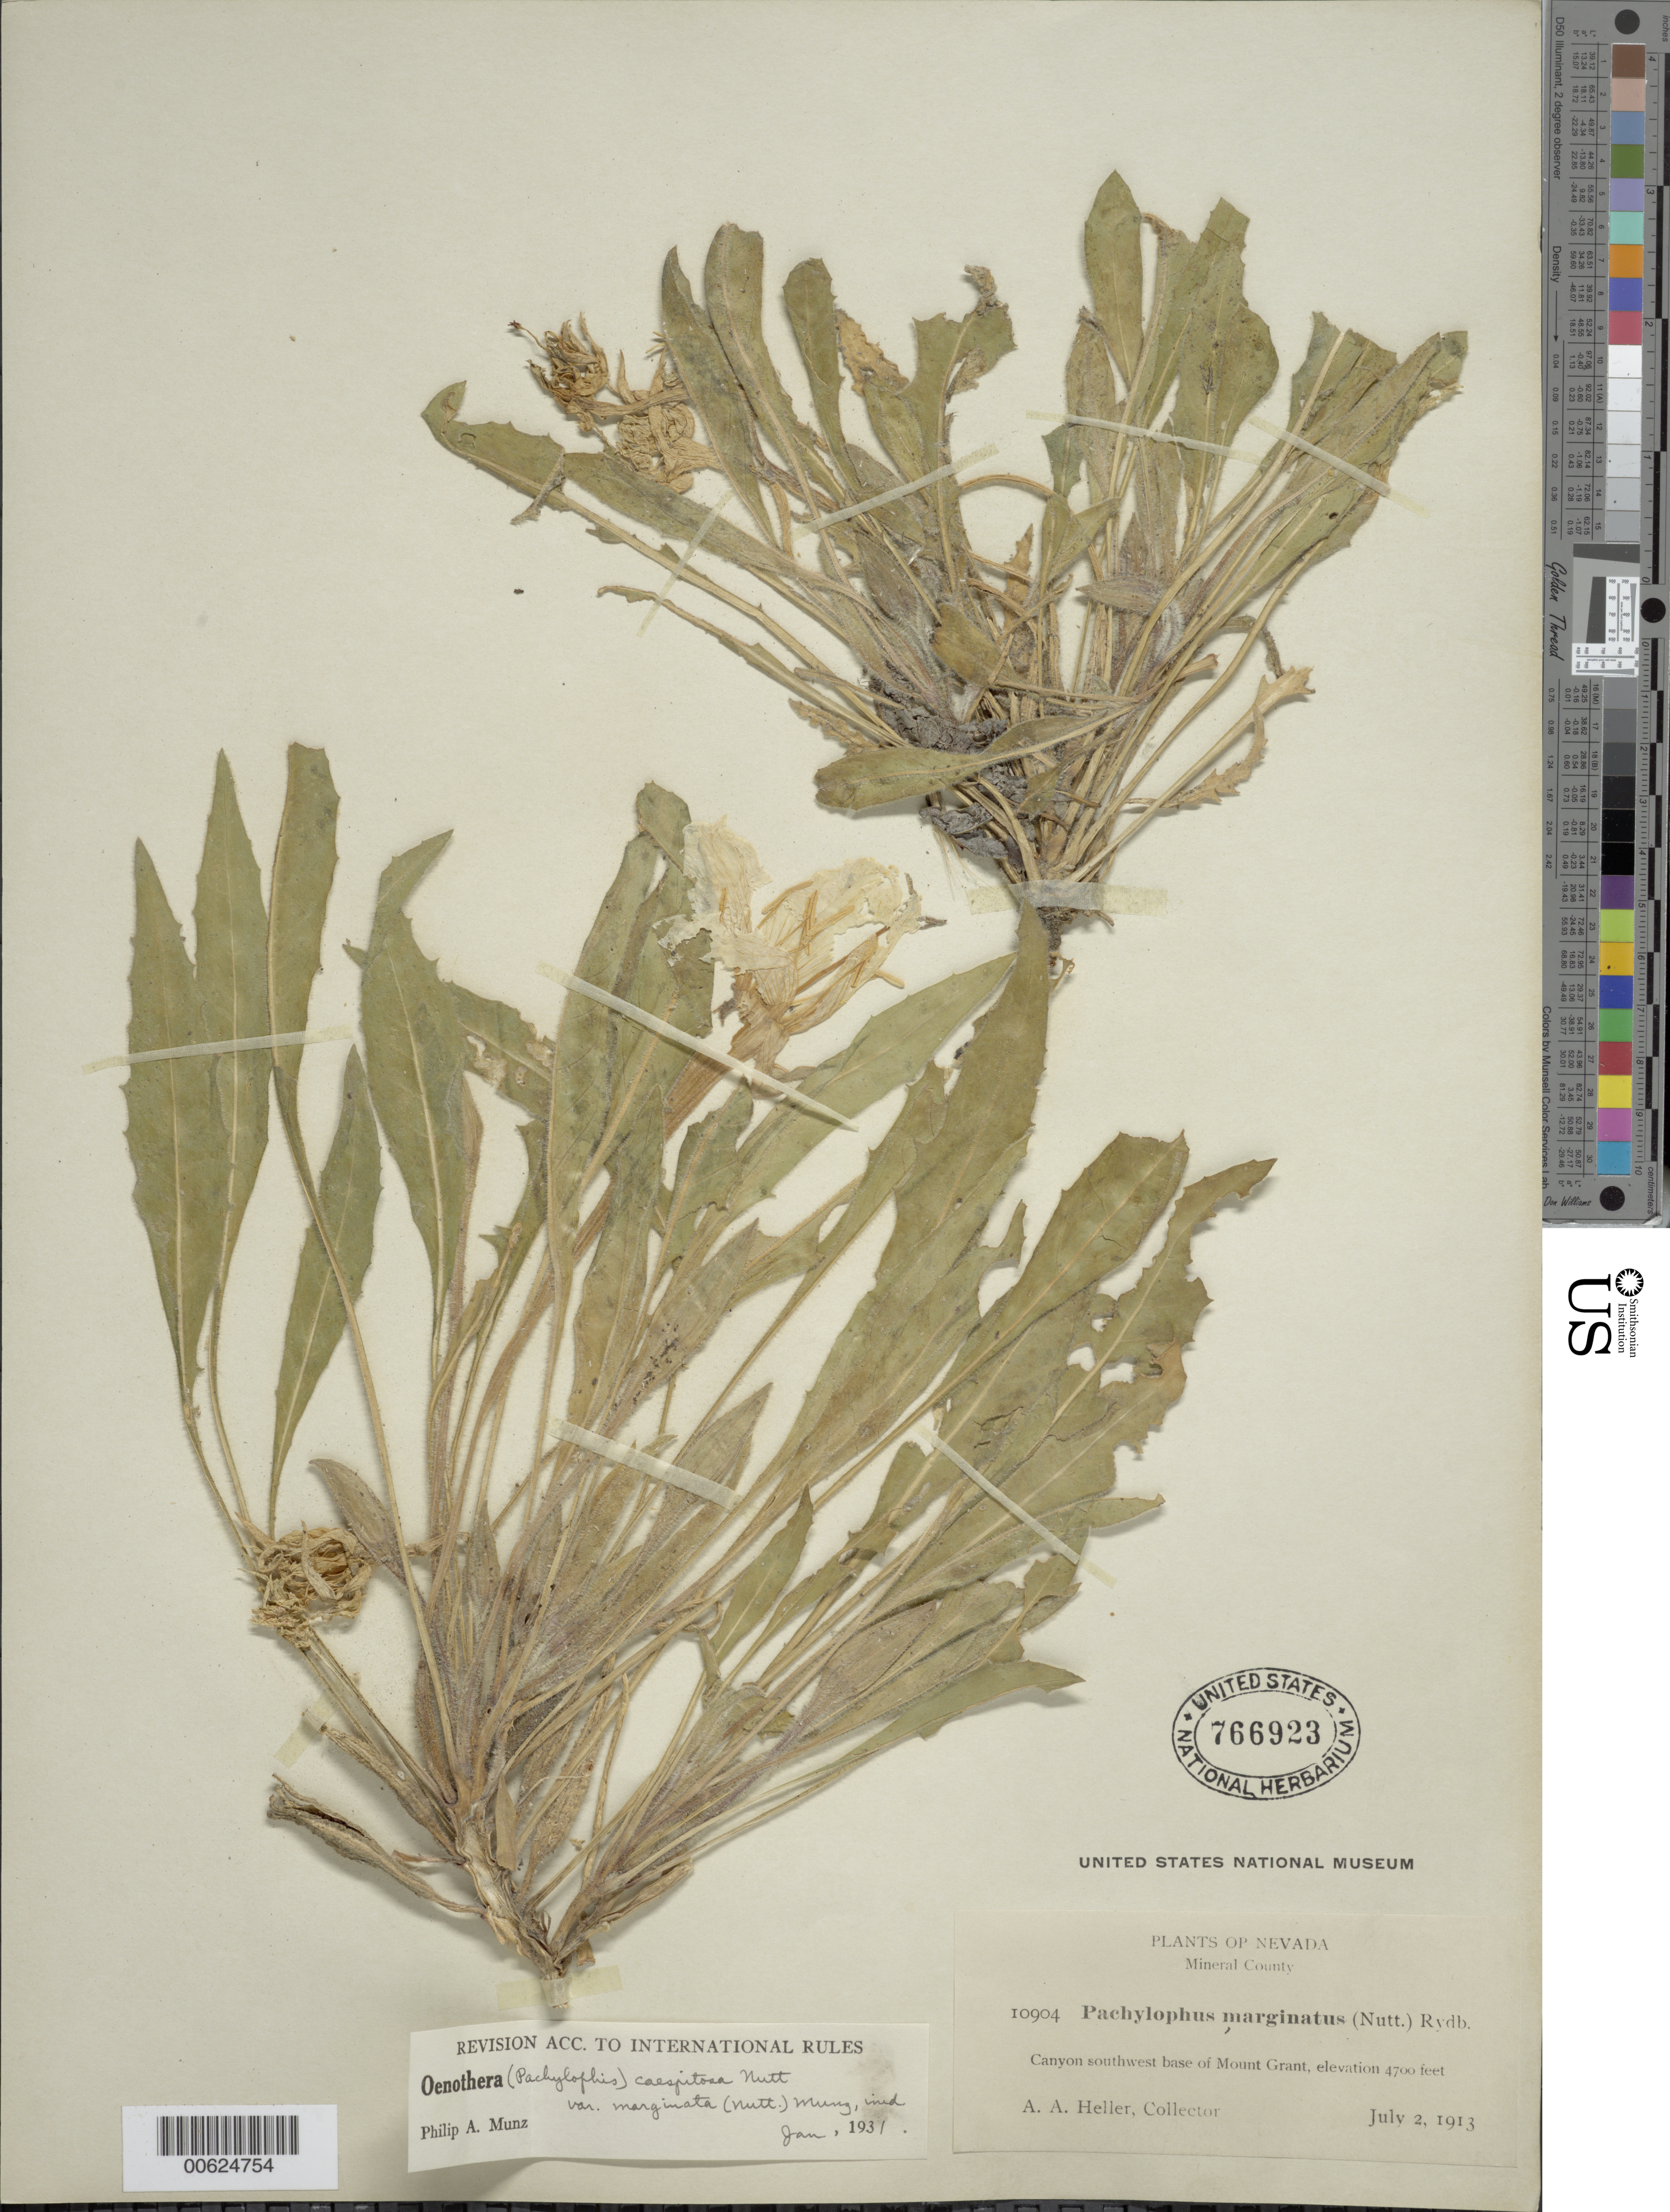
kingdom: Plantae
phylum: Tracheophyta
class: Magnoliopsida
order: Myrtales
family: Onagraceae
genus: Oenothera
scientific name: Oenothera cespitosa subsp. marginata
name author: (Nutt. ex Hook. & Arn.) Munz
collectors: A. A. Heller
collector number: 10904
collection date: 1913-07-02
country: United States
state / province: Nevada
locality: Mineral County, Canyon southwest base of Mount Grant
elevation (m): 1433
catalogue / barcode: US 766923